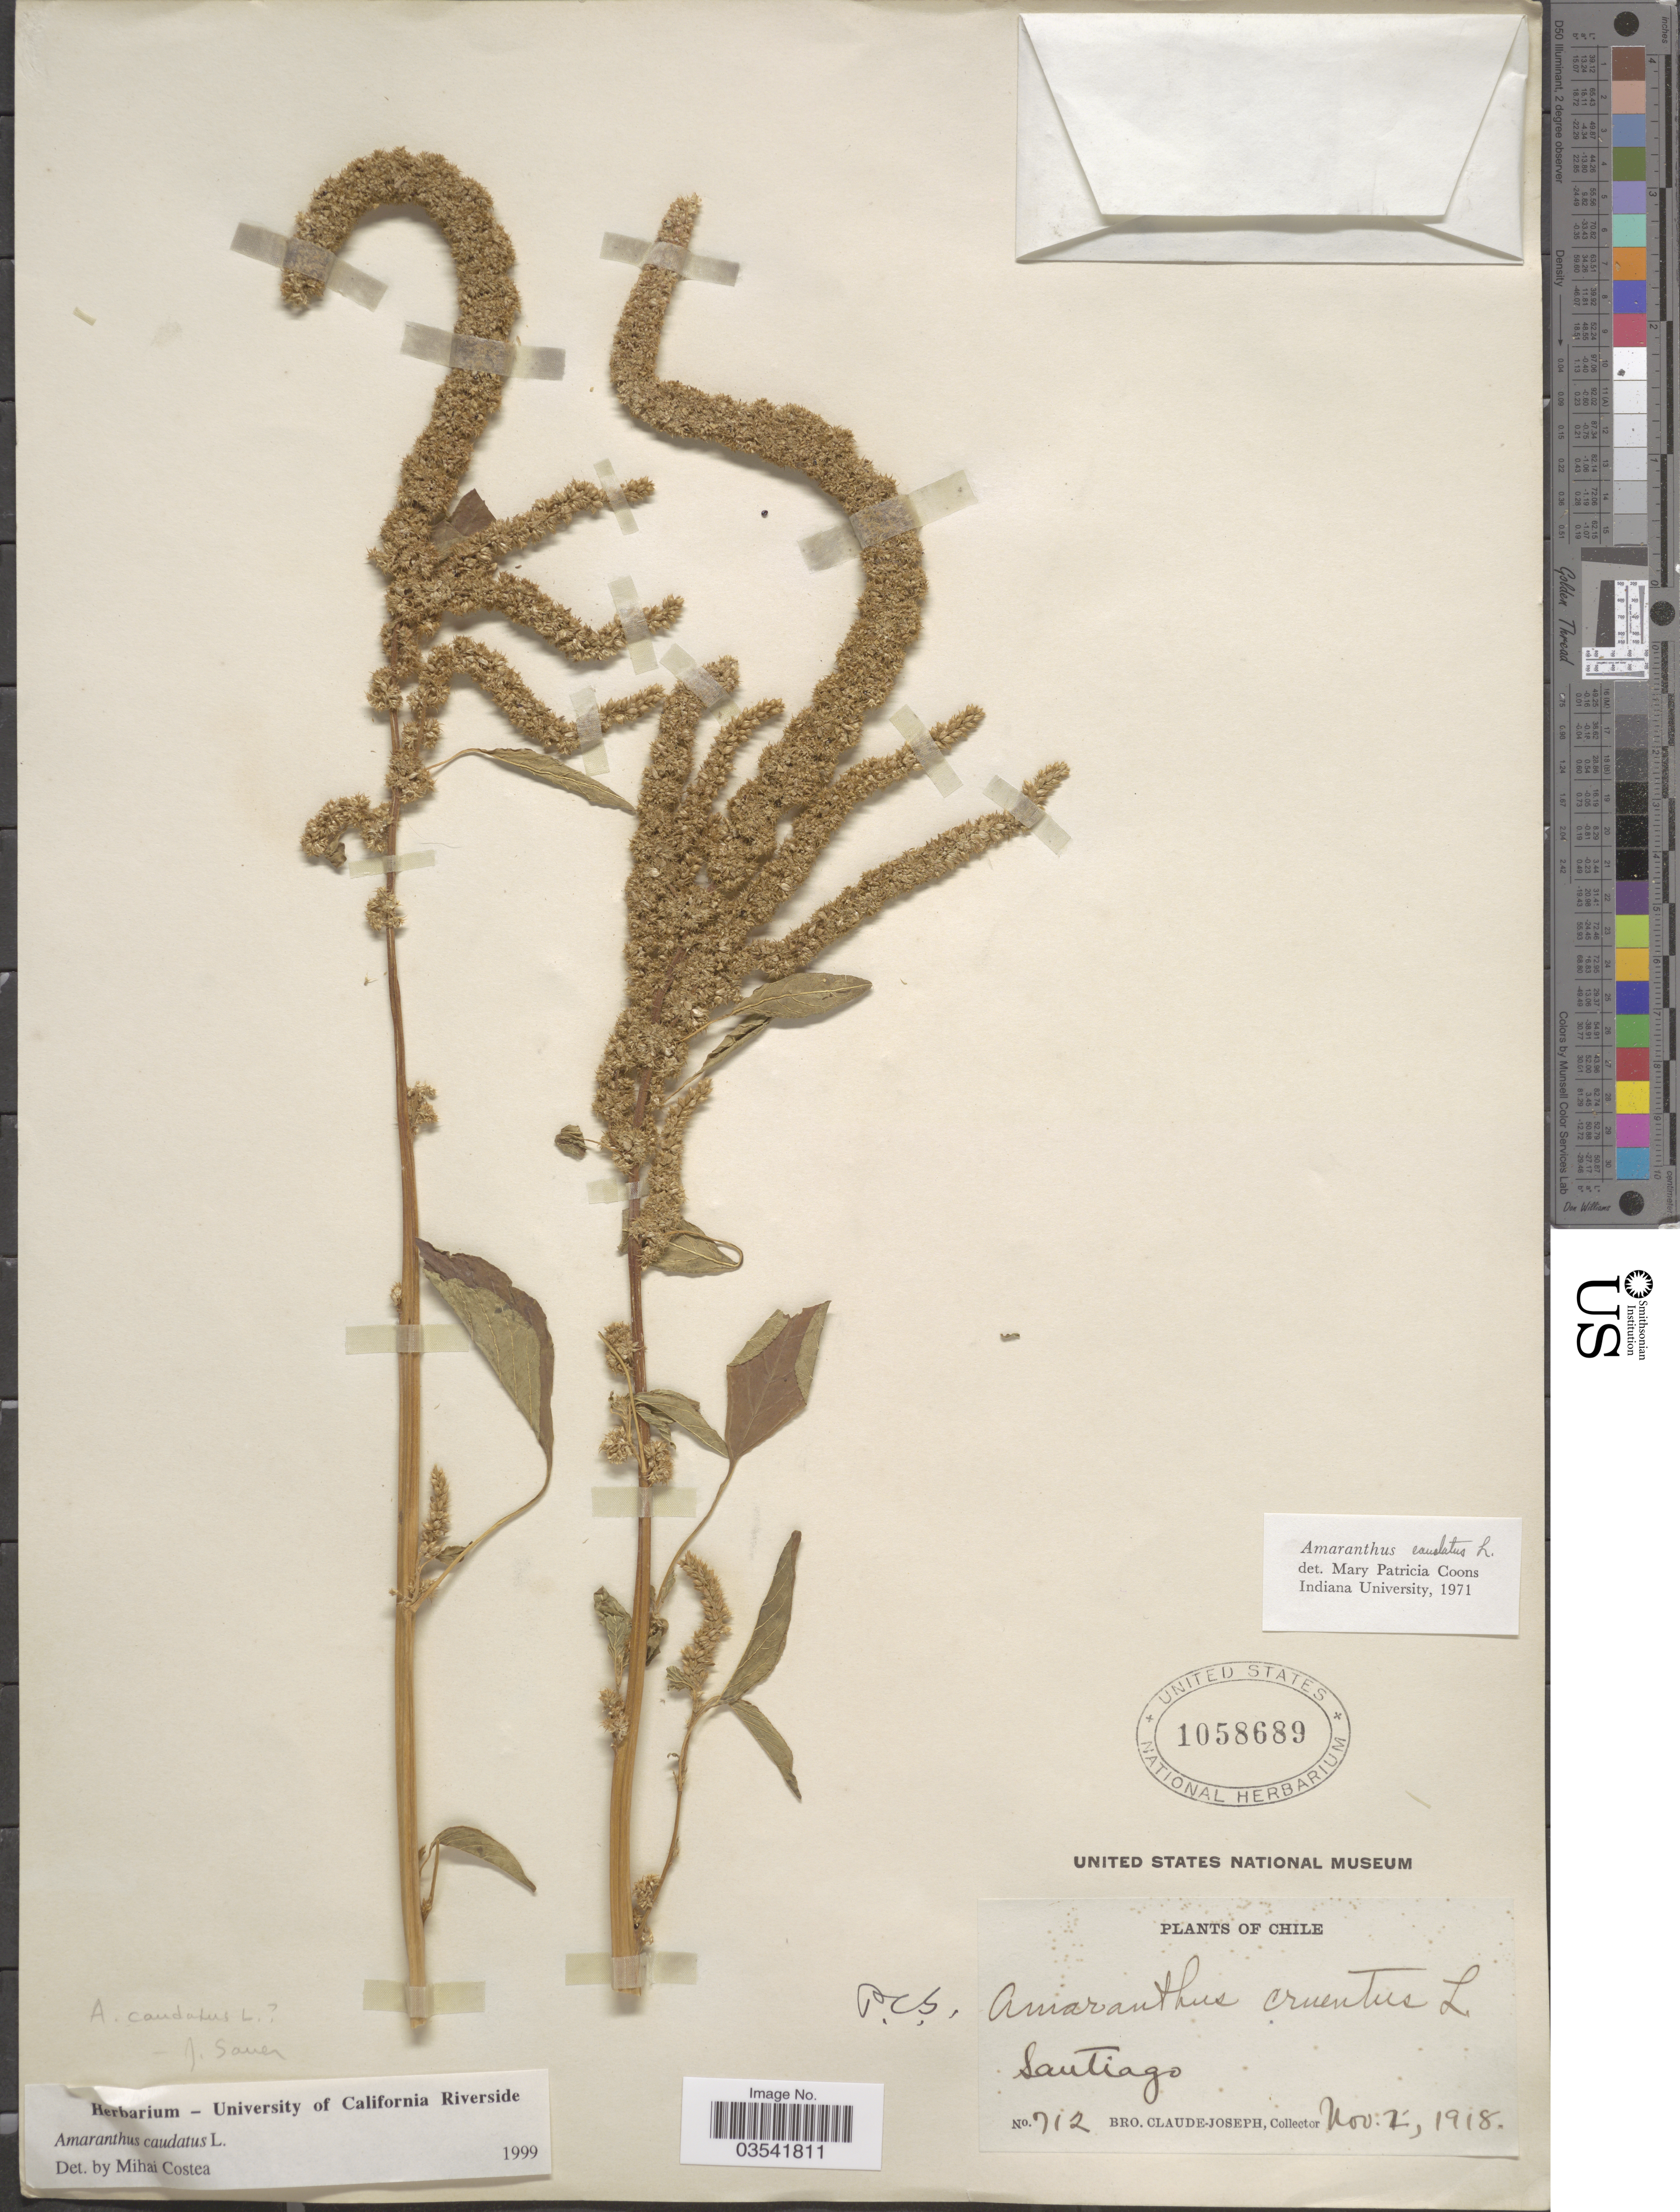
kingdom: Plantae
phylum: Tracheophyta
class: Magnoliopsida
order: Caryophyllales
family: Amaranthaceae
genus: Amaranthus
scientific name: Amaranthus caudatus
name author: L.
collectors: Bro. Claude-Joseph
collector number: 712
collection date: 1918-11-02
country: Chile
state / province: Región Metropolitana (RM)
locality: Santiago.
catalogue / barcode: US 1058689